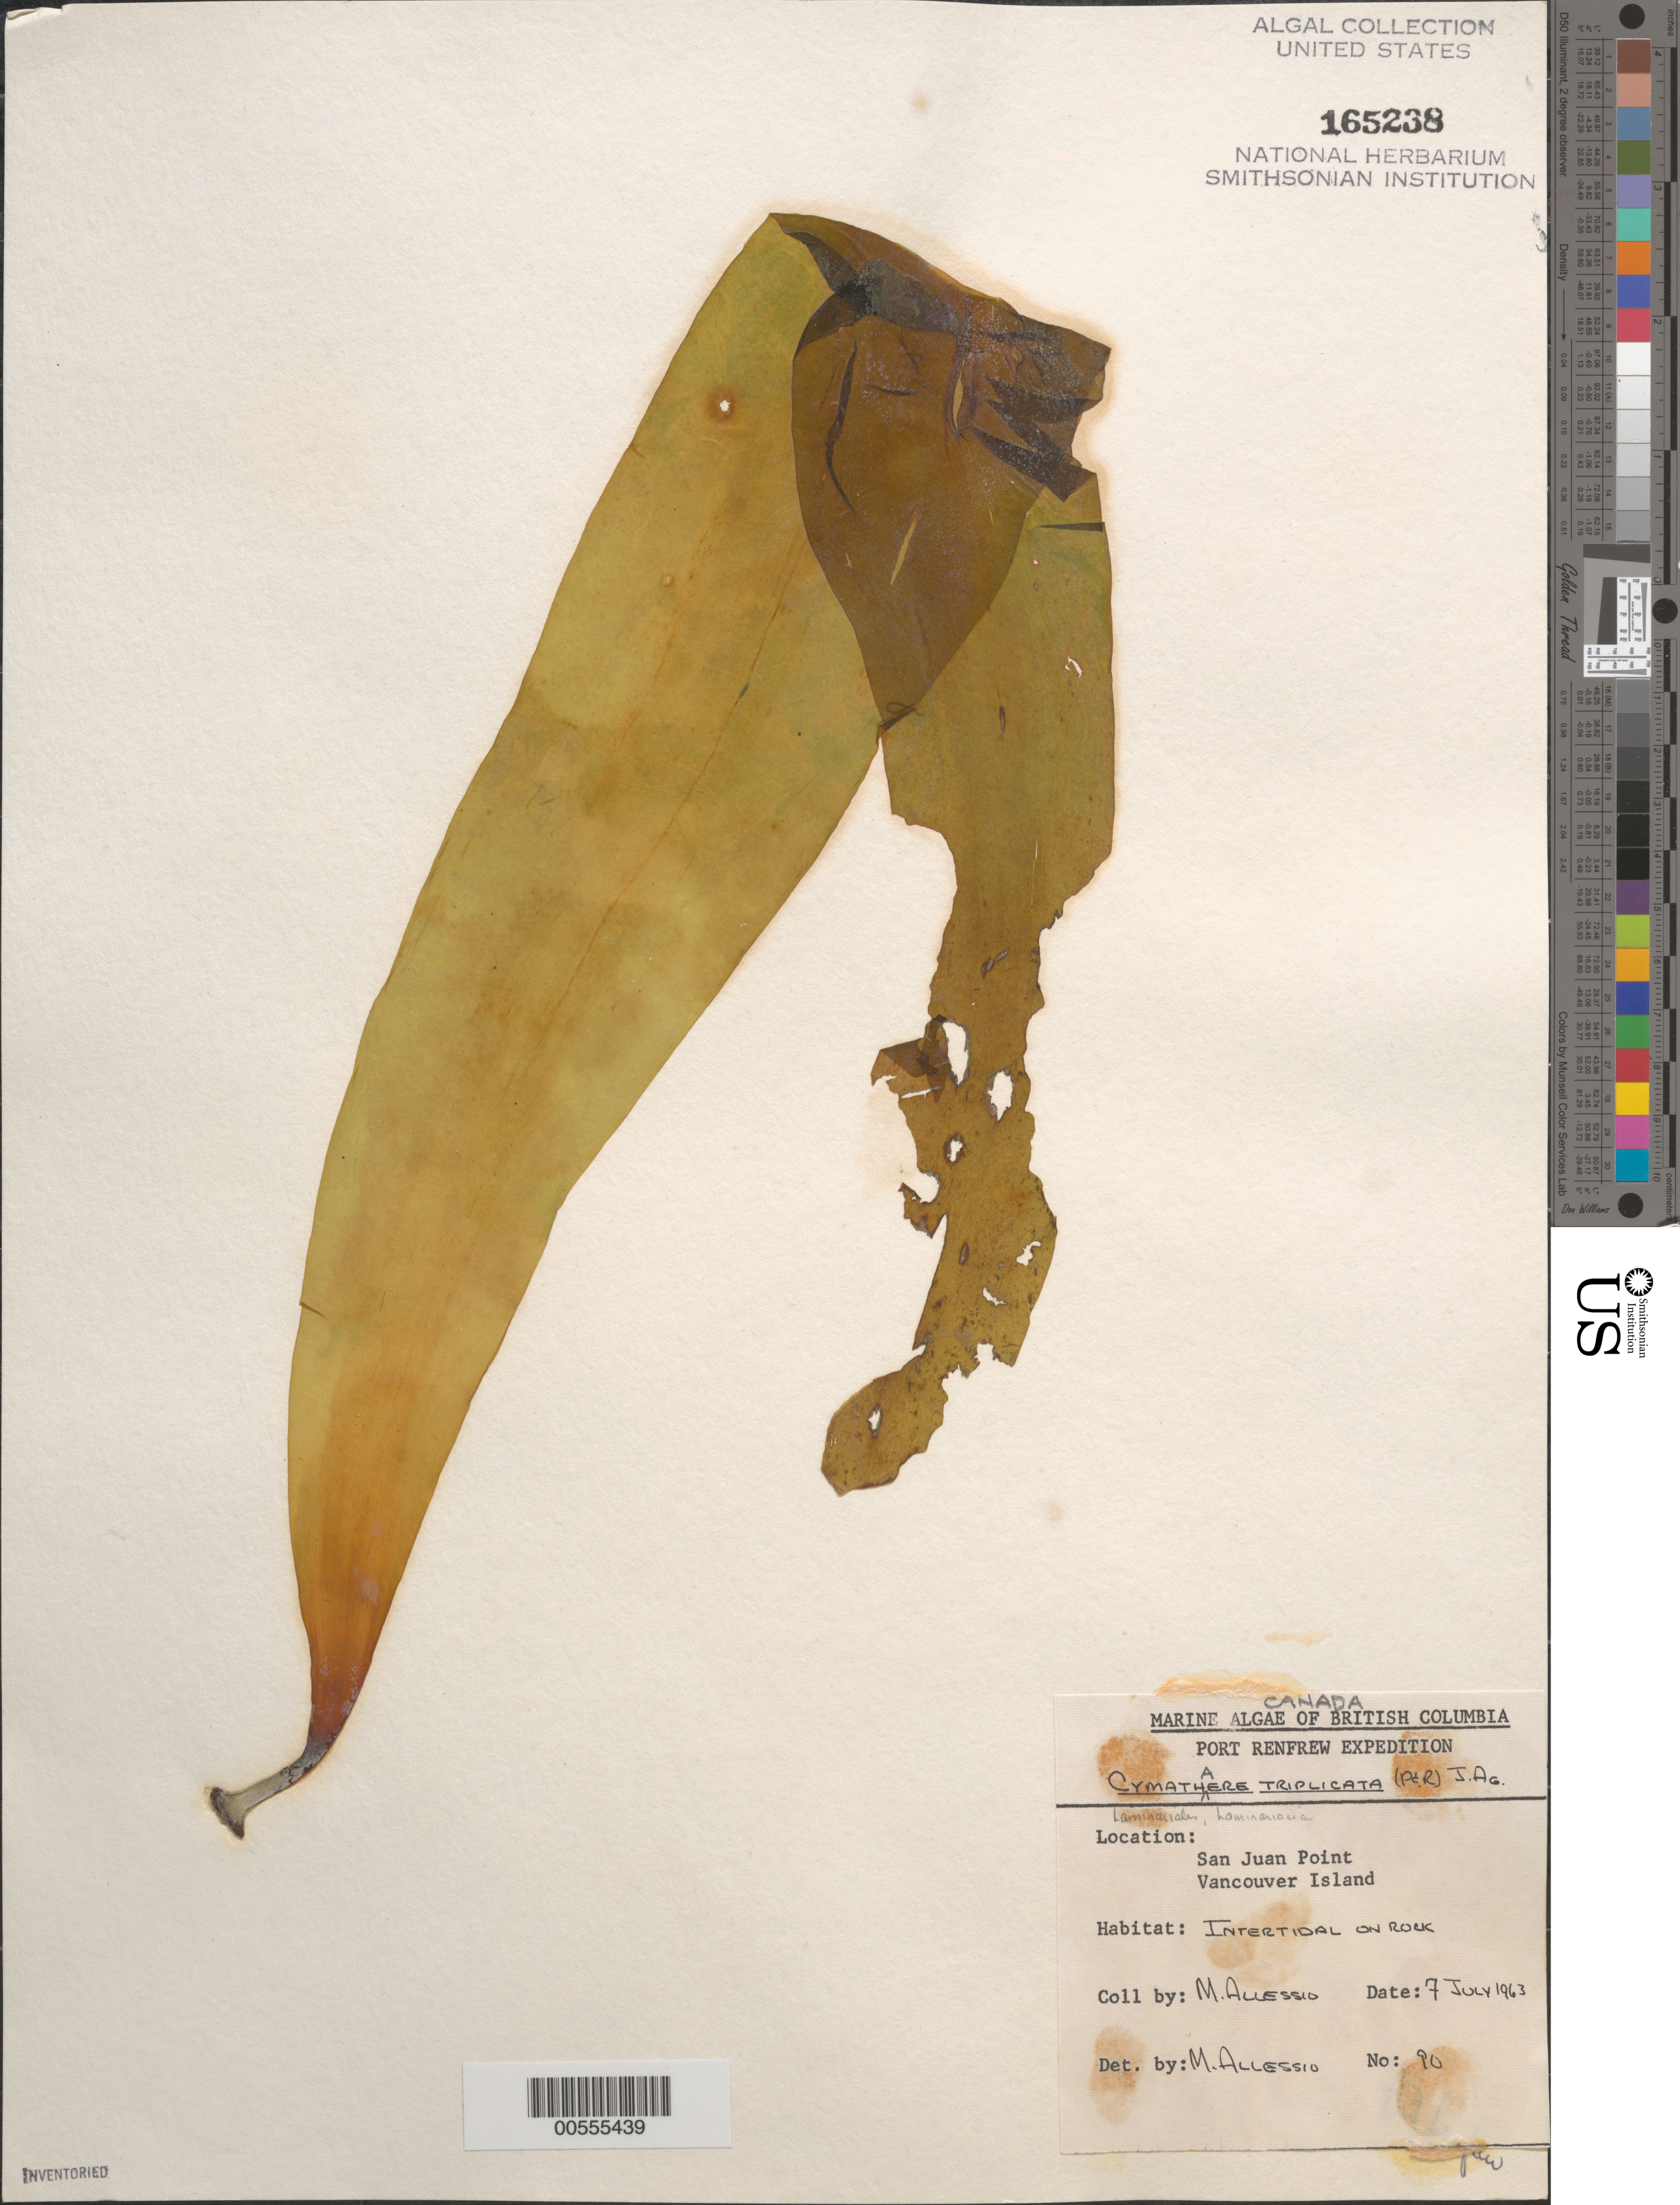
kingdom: Chromista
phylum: Ochrophyta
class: Phaeophyceae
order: Laminariales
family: Laminariaceae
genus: Cymathaere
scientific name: Cymathaere triplicata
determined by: Allessio, M.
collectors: M. Allessio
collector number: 90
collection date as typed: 07 Jul 1963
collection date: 1963-07-07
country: Canada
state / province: British Columbia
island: Vancouver Island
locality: San Juan Point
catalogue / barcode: US 165238